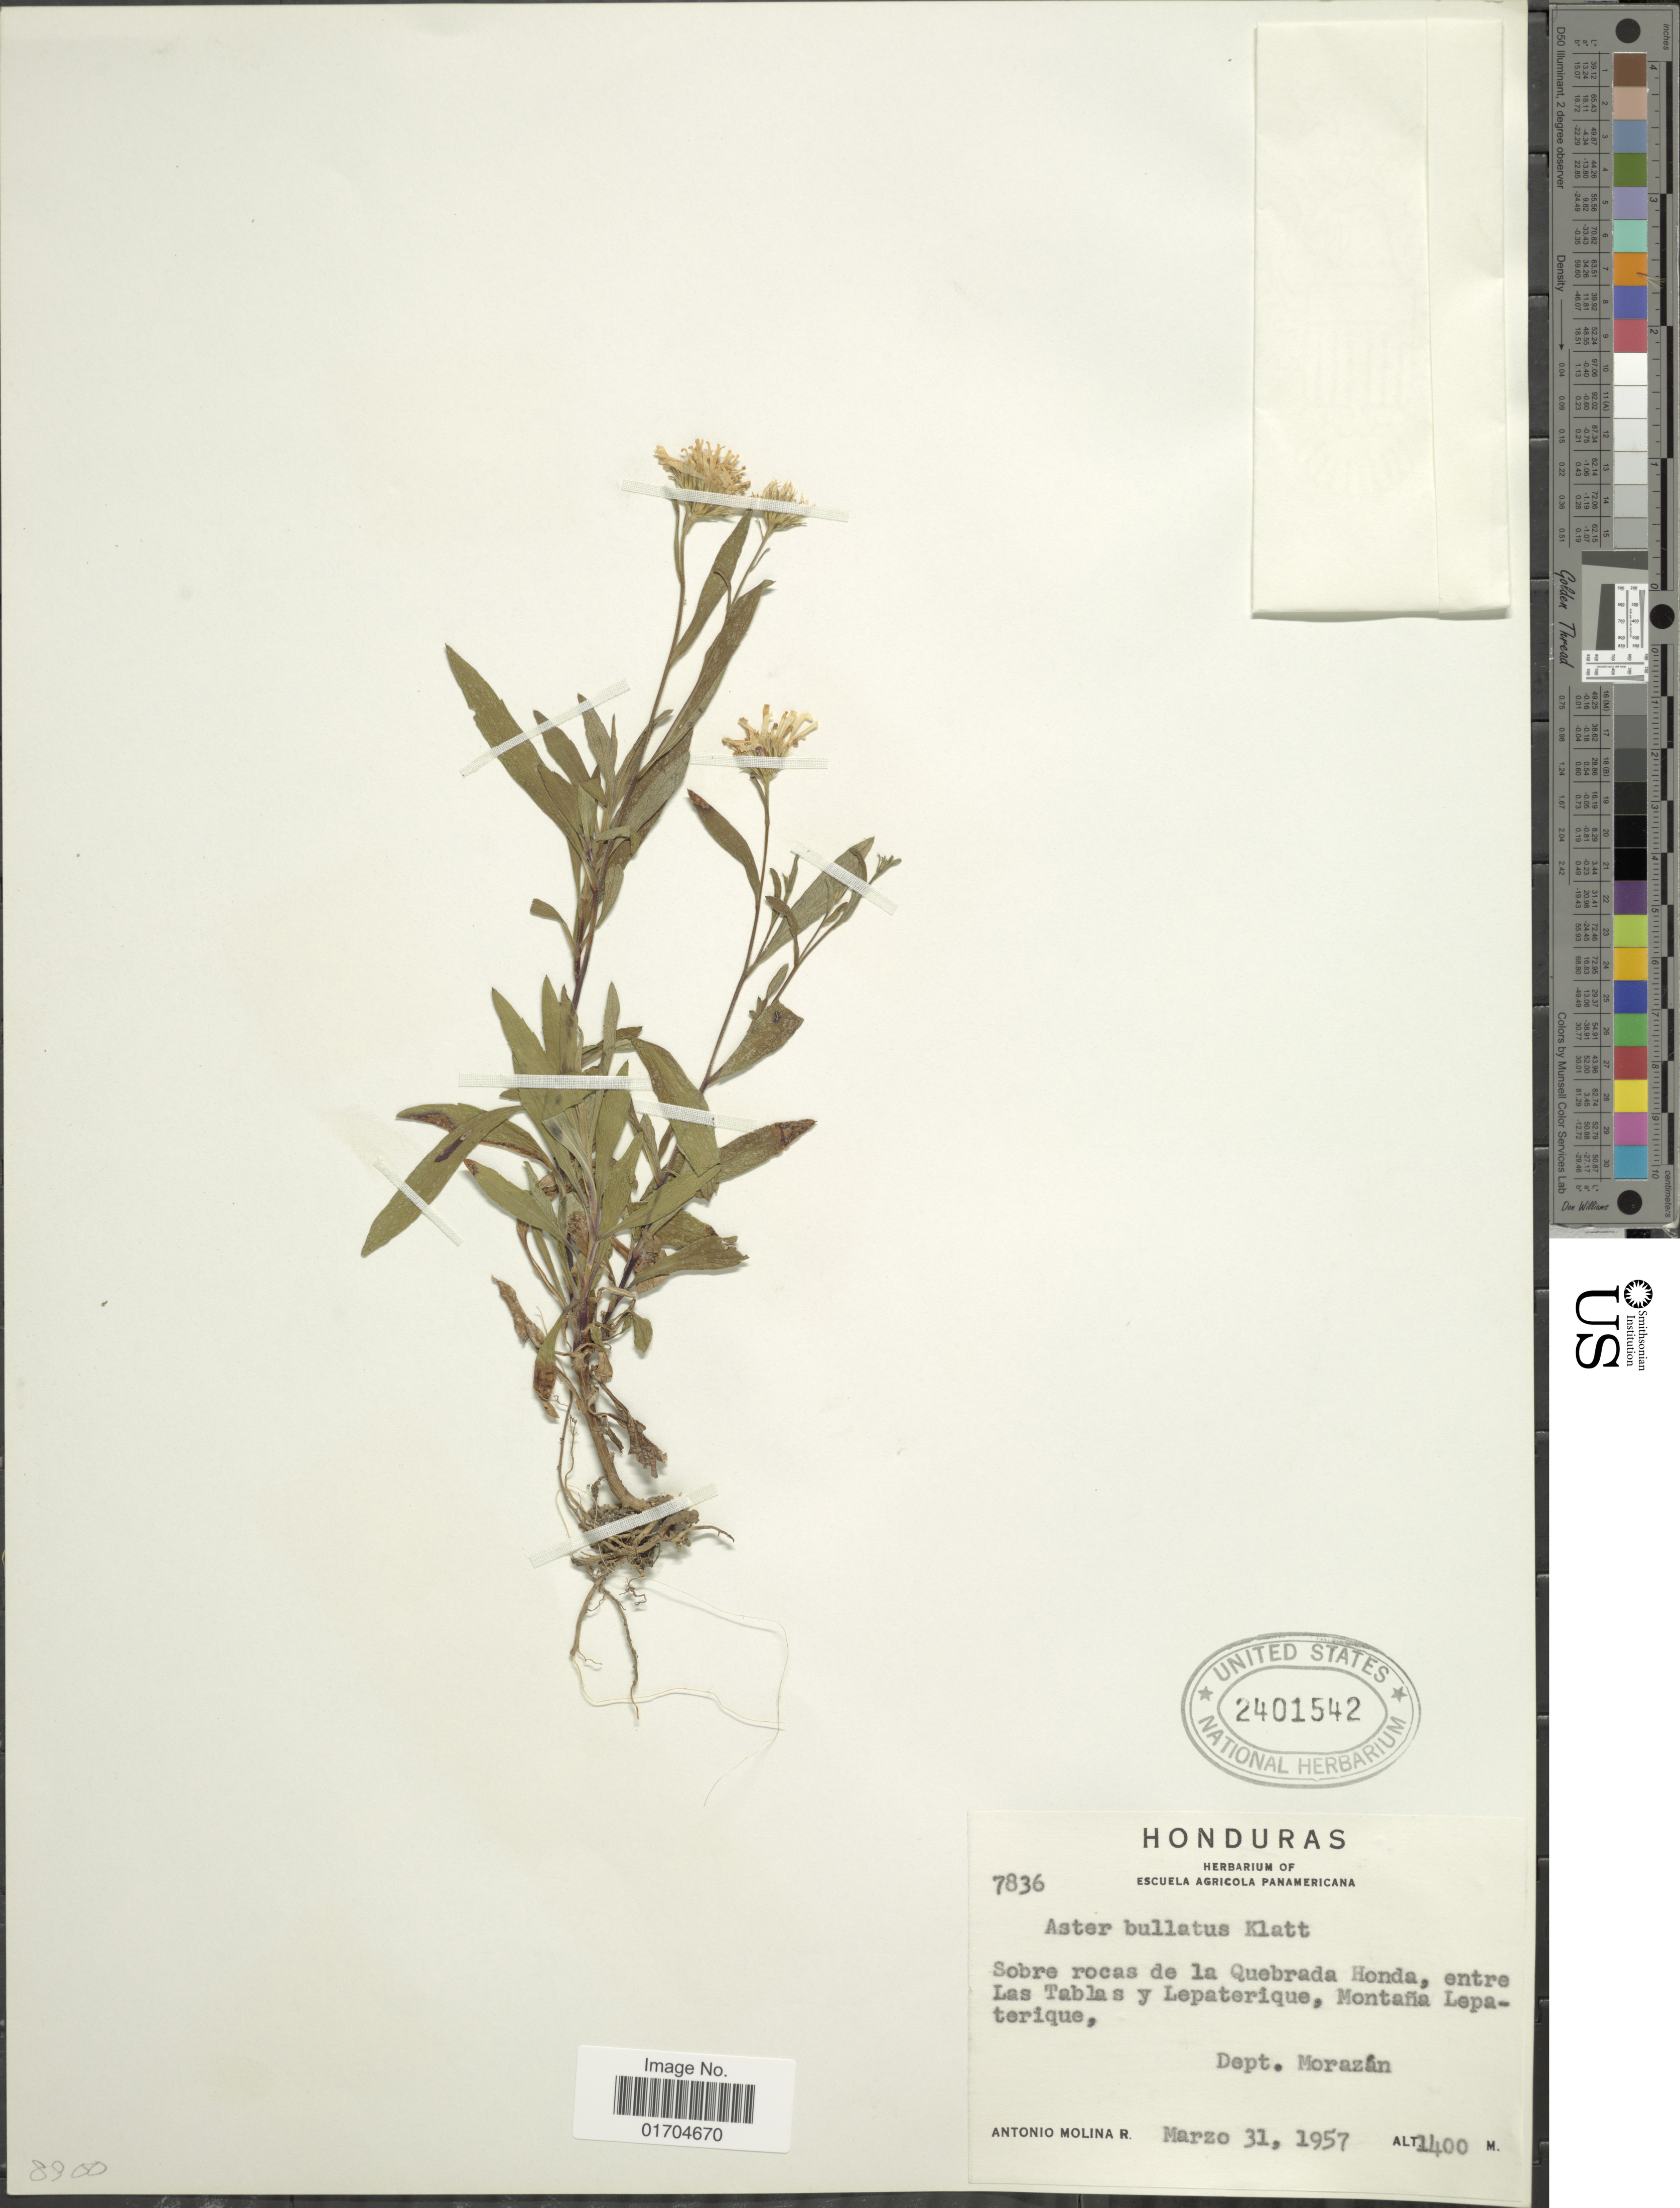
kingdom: Plantae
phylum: Tracheophyta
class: Magnoliopsida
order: Asterales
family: Asteraceae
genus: Symphyotrichum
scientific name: Symphyotrichum bullatum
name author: (Klatt) G.L. Nesom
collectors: A. Molina R.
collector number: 7836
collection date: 1957-03-31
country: Honduras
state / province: Fco. Morazán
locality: Sobre rocas de la Quebrada Honda, entre Las Tablas y Lepaterique, Montana Lepaterique, Dept. Morazan.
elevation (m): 1400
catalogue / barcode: US 2401542